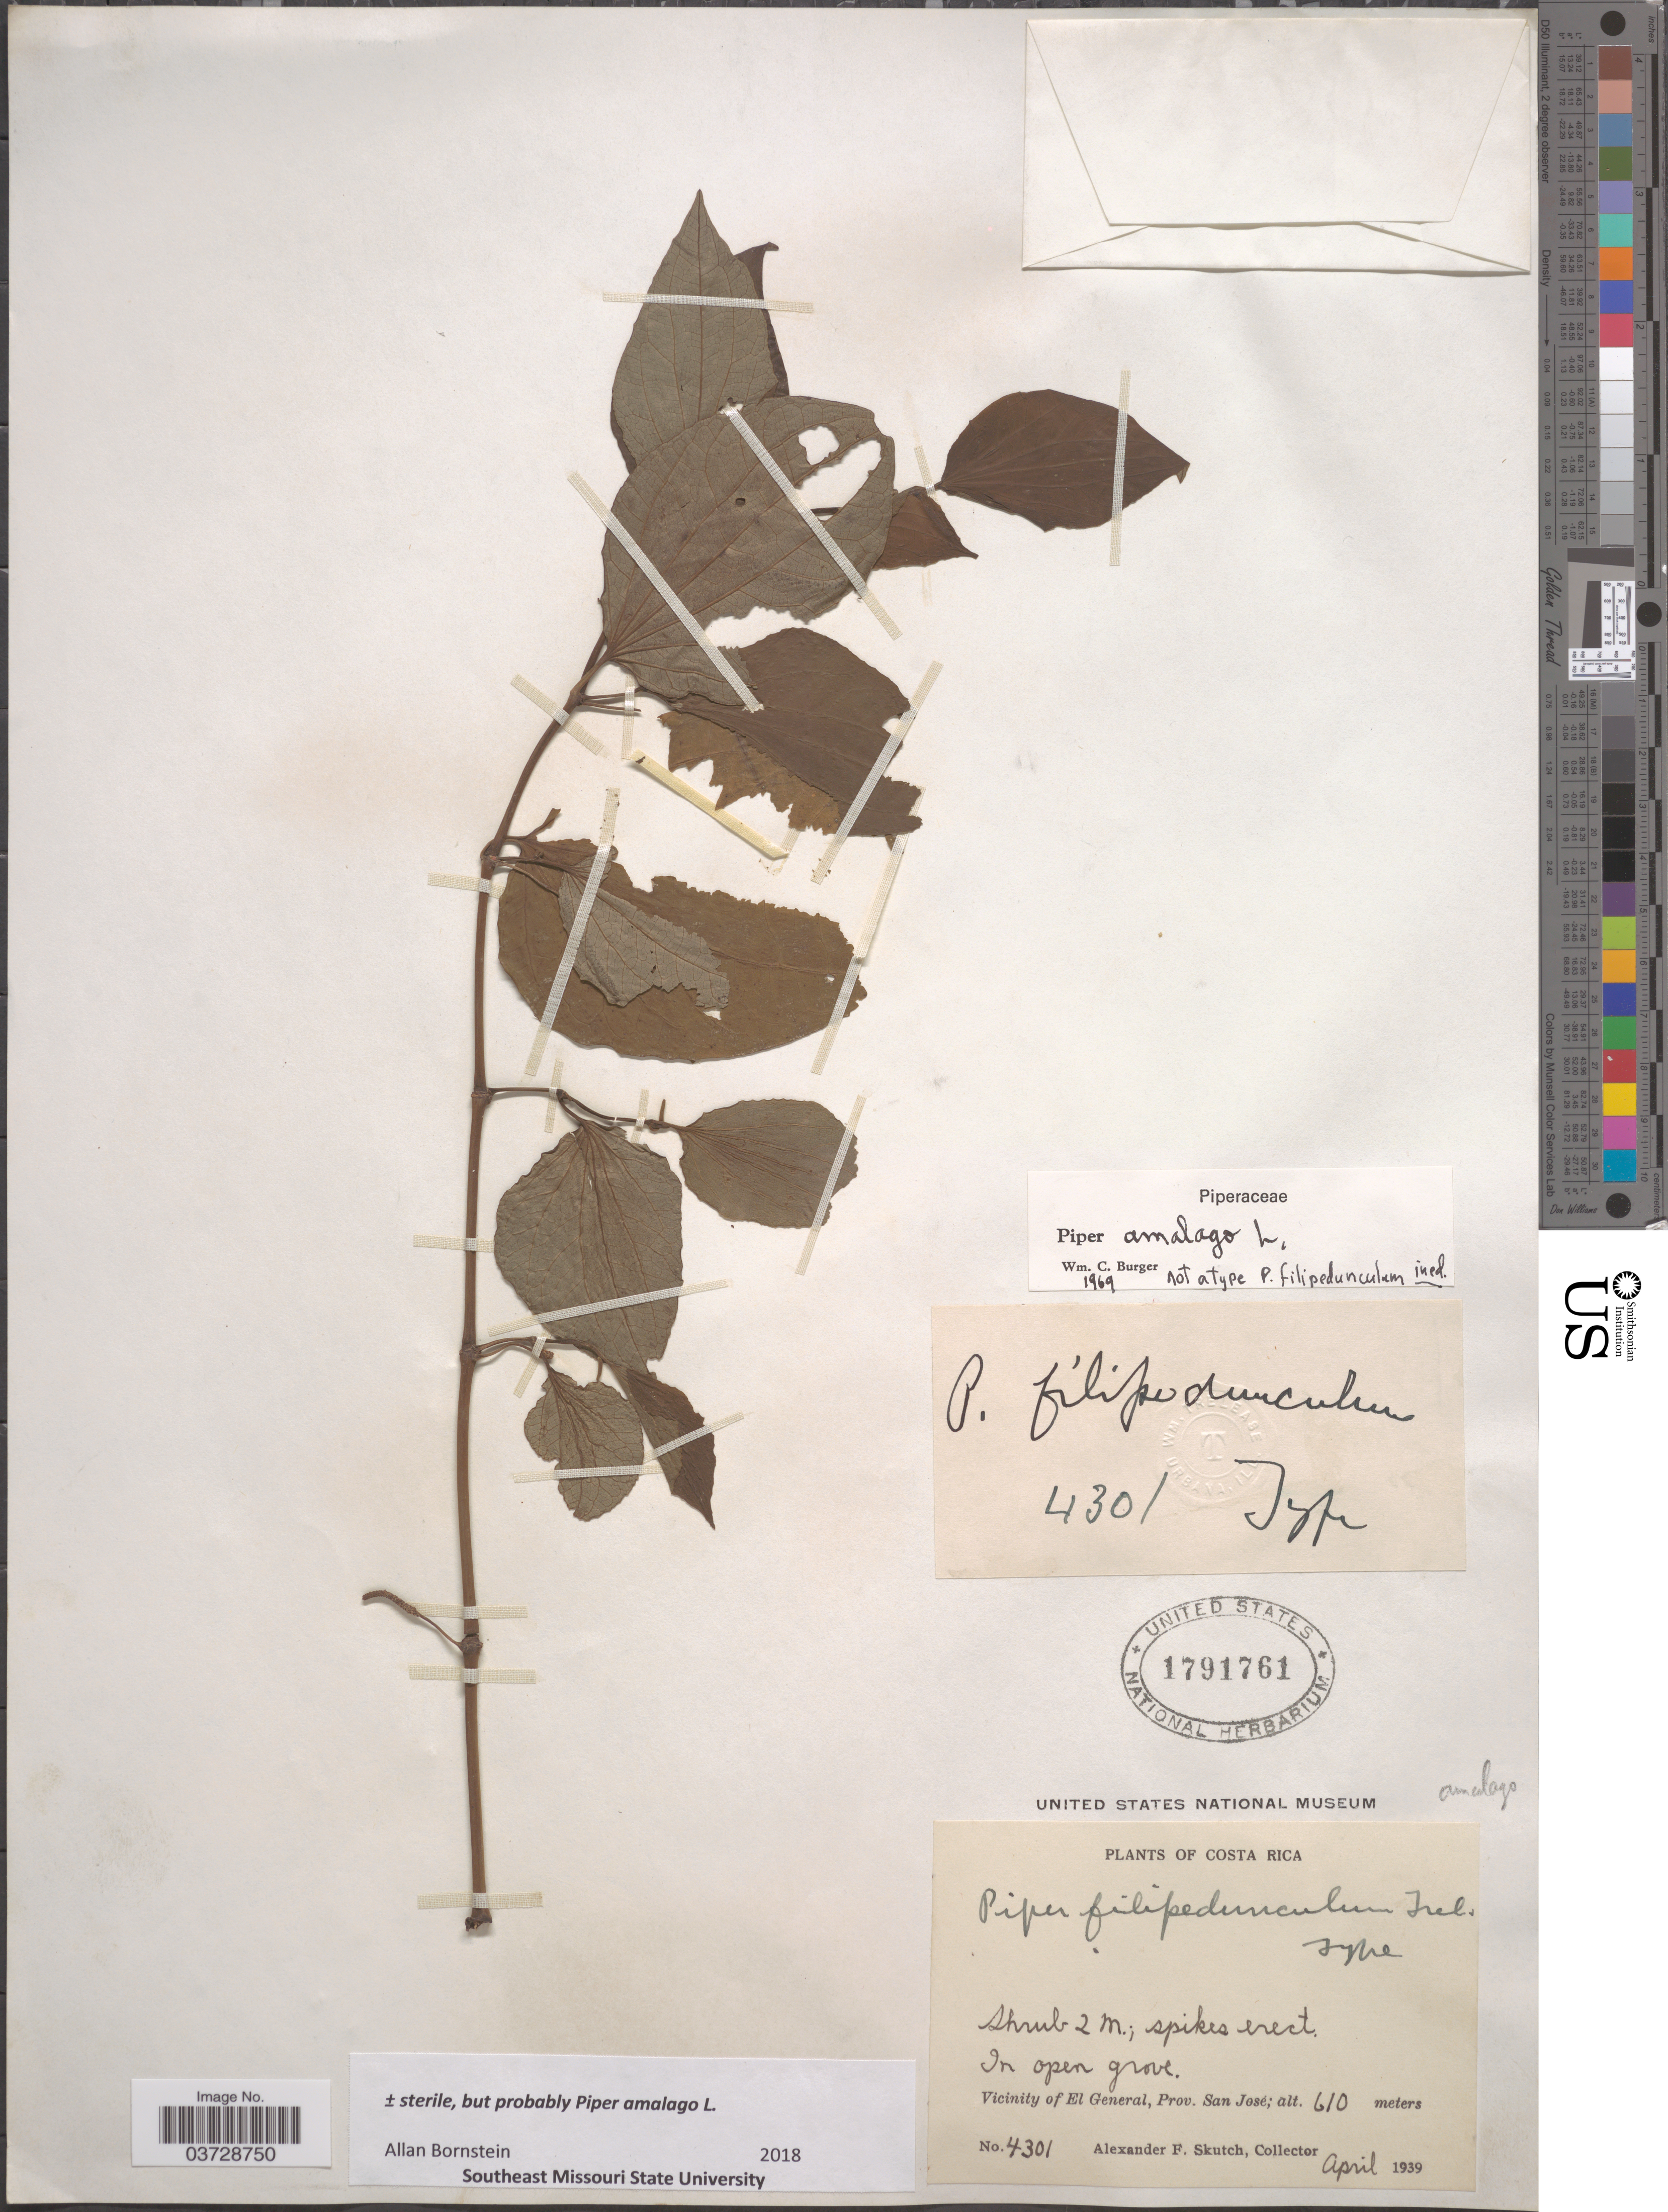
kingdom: Plantae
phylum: Tracheophyta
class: Magnoliopsida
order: Piperales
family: Piperaceae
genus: Piper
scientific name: Piper amalago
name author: L.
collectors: A. F. Skutch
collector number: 4301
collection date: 1939-04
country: Costa Rica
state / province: San José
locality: Vicinity of El General.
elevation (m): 610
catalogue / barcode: US 1791761